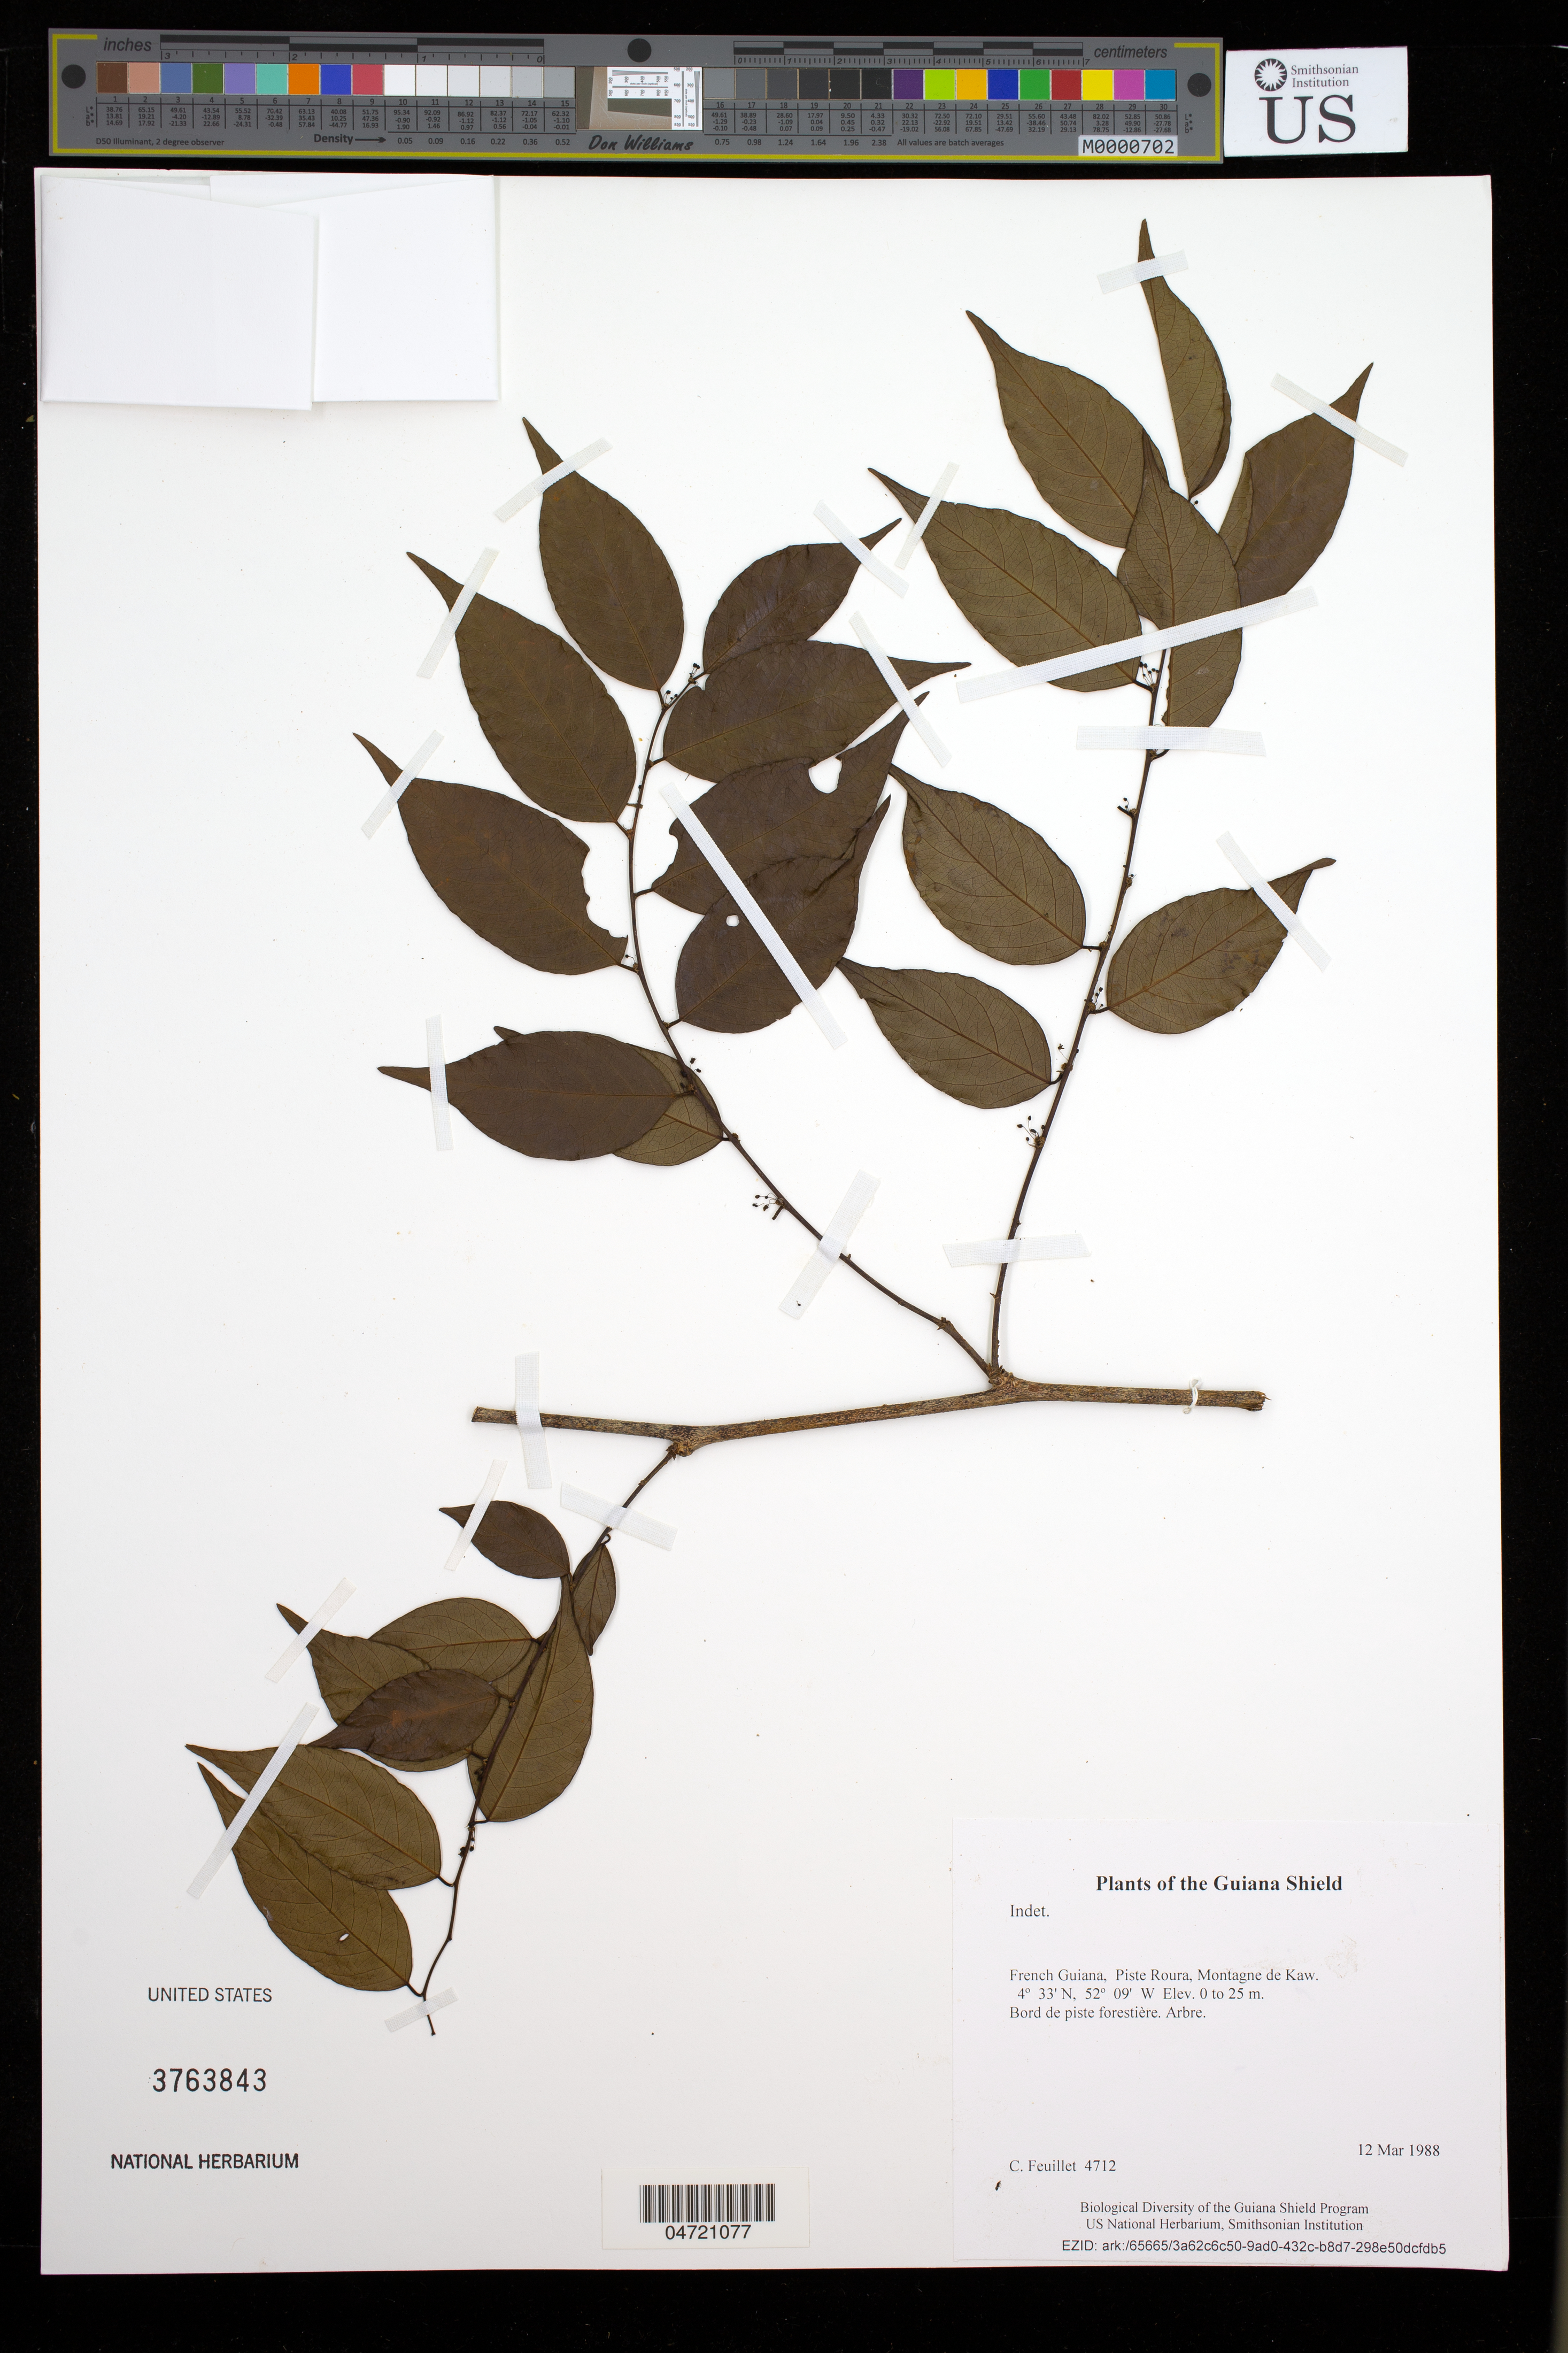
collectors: C. Feuillet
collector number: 4712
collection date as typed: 12 Mar 1988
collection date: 1988-03-12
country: French Guiana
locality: Piste Roura, Montagne de Kaw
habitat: Bord de piste forestière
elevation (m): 0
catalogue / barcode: US 3763843